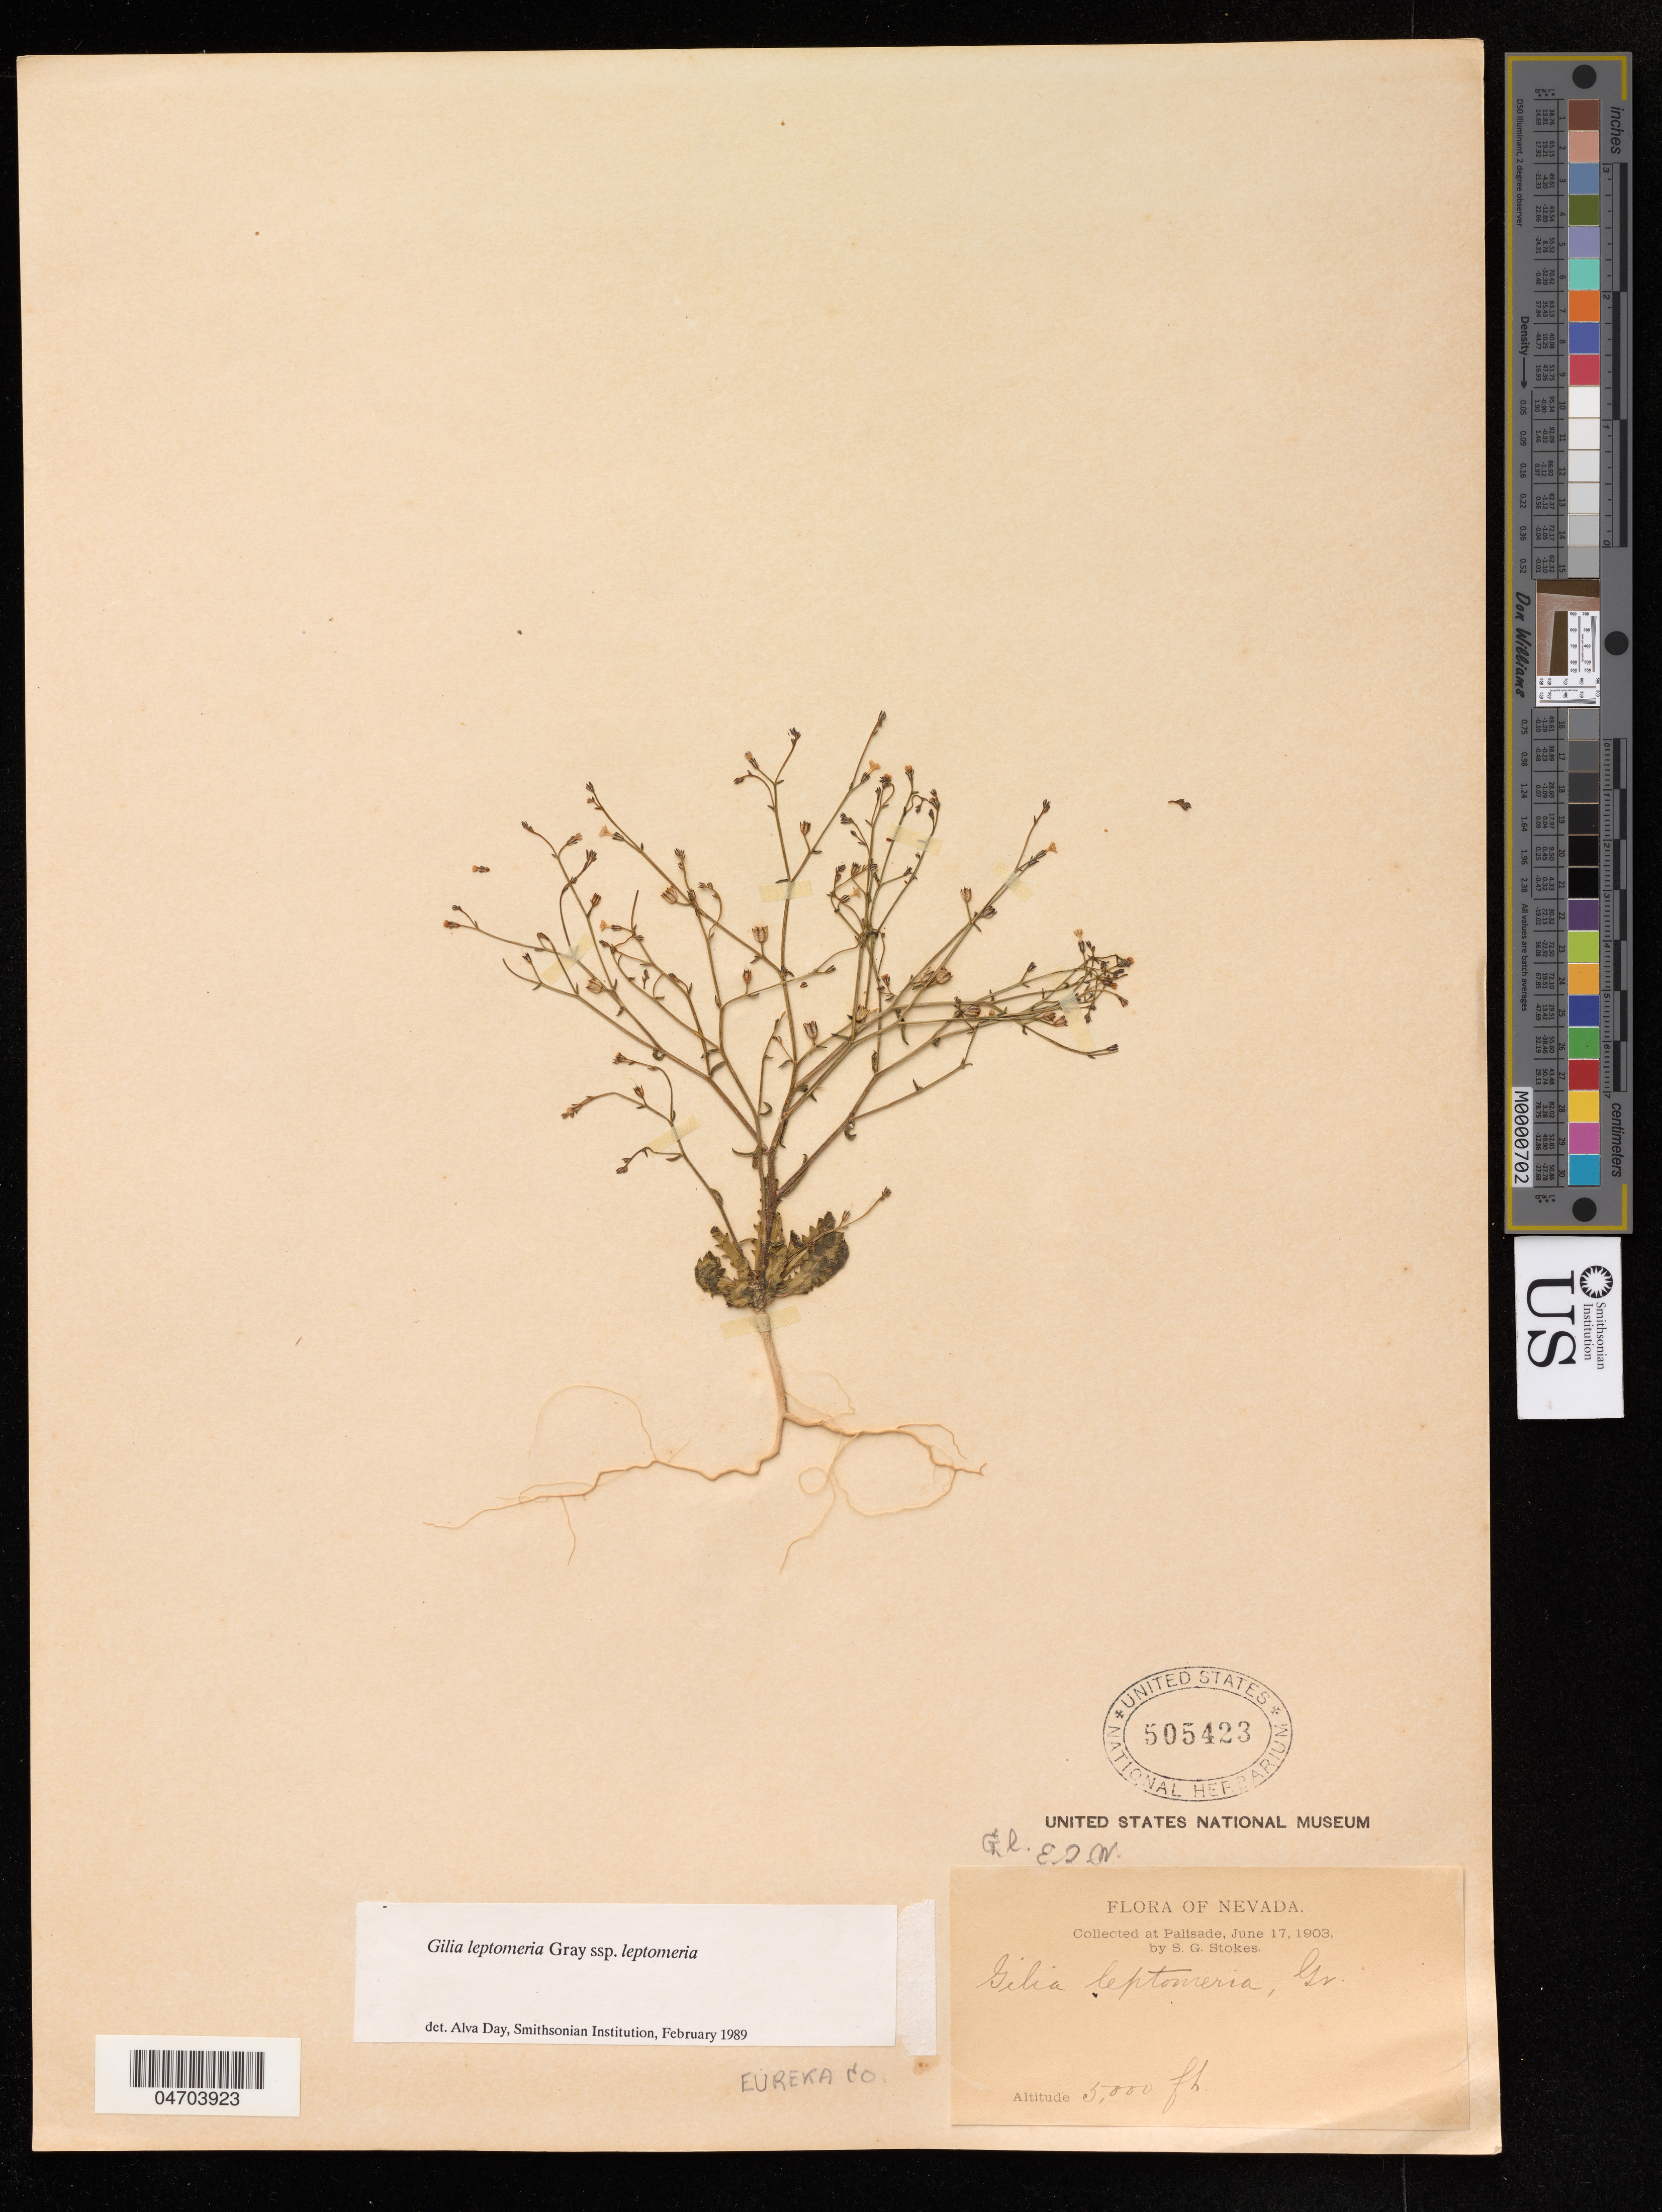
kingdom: Plantae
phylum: Tracheophyta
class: Magnoliopsida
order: Ericales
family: Polemoniaceae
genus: Gilia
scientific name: Gilia leptomeria subsp. leptomeria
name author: A. Gray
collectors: S. Stokes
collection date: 1903-06-17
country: United States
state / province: Nevada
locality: Palisade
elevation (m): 1524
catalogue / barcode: US 505423